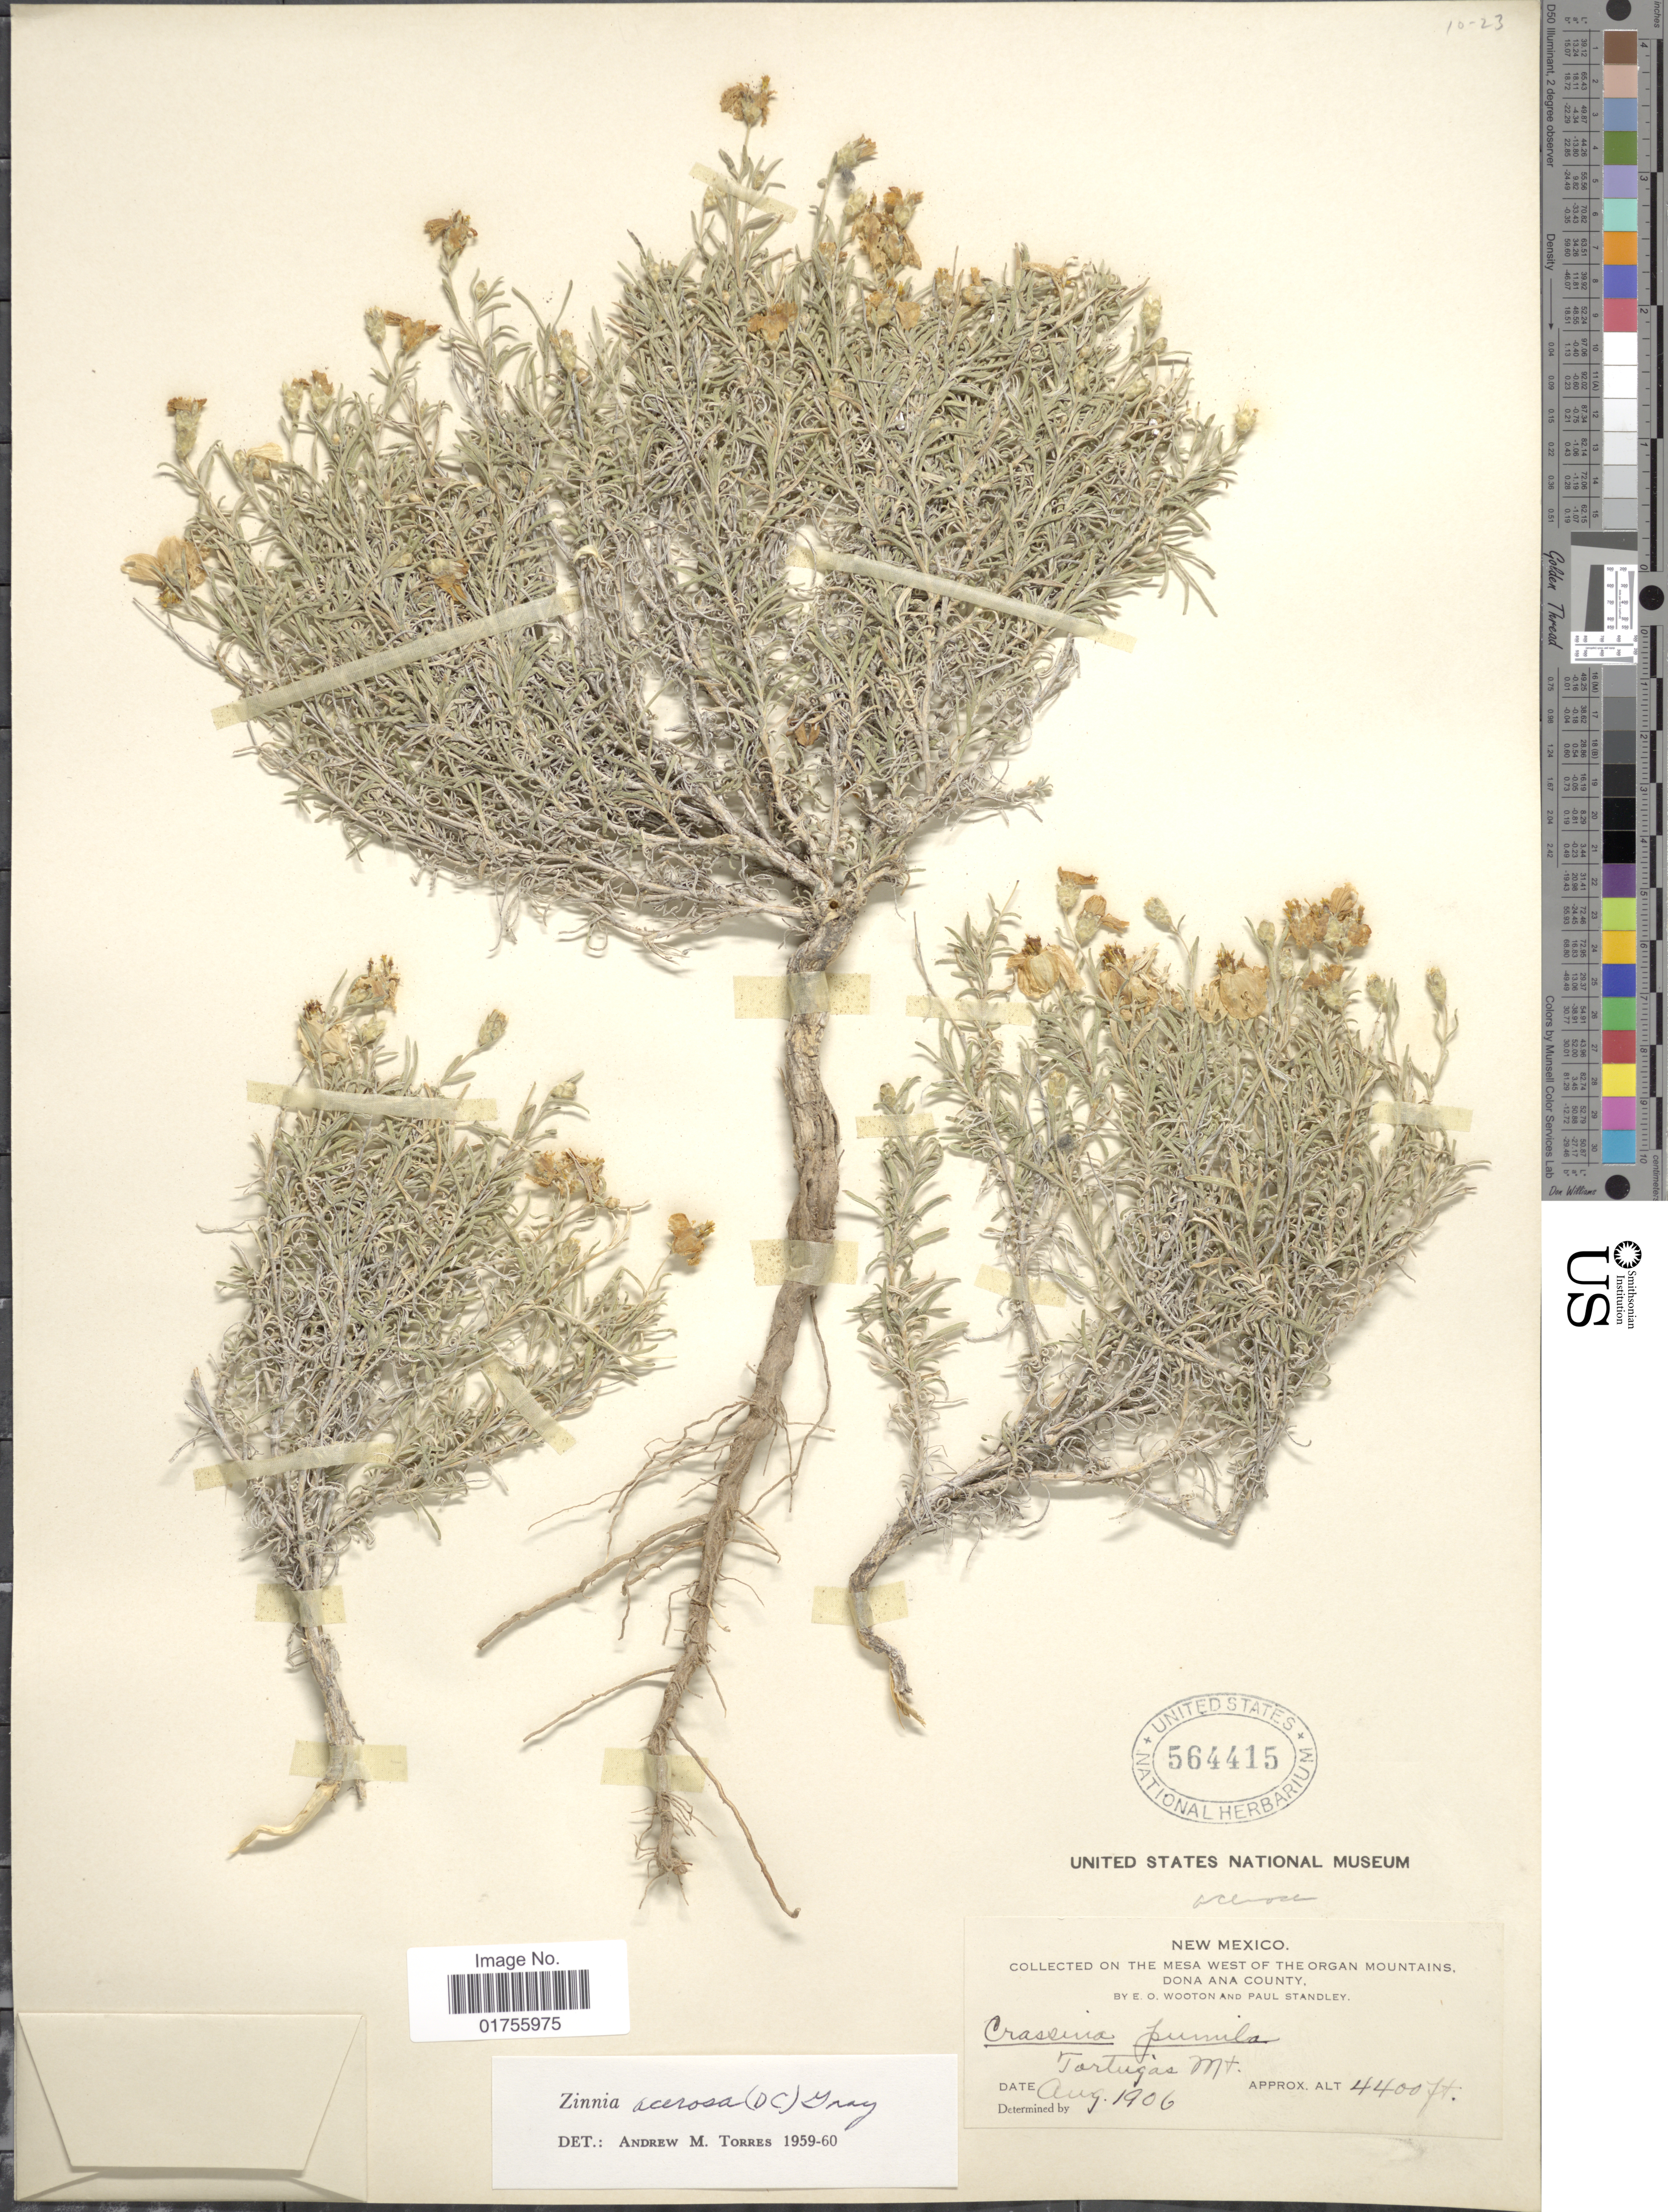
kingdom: Plantae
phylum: Tracheophyta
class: Magnoliopsida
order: Asterales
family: Asteraceae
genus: Zinnia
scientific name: Zinnia acerosa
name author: (DC.) A. Gray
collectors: E. O. Wooton & P. C. Standley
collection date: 1906-08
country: United States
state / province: New Mexico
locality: On the mesa west of The Organ Mountains, Dona Ana County, Tortugasl Mt.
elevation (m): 1341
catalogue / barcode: US 564415